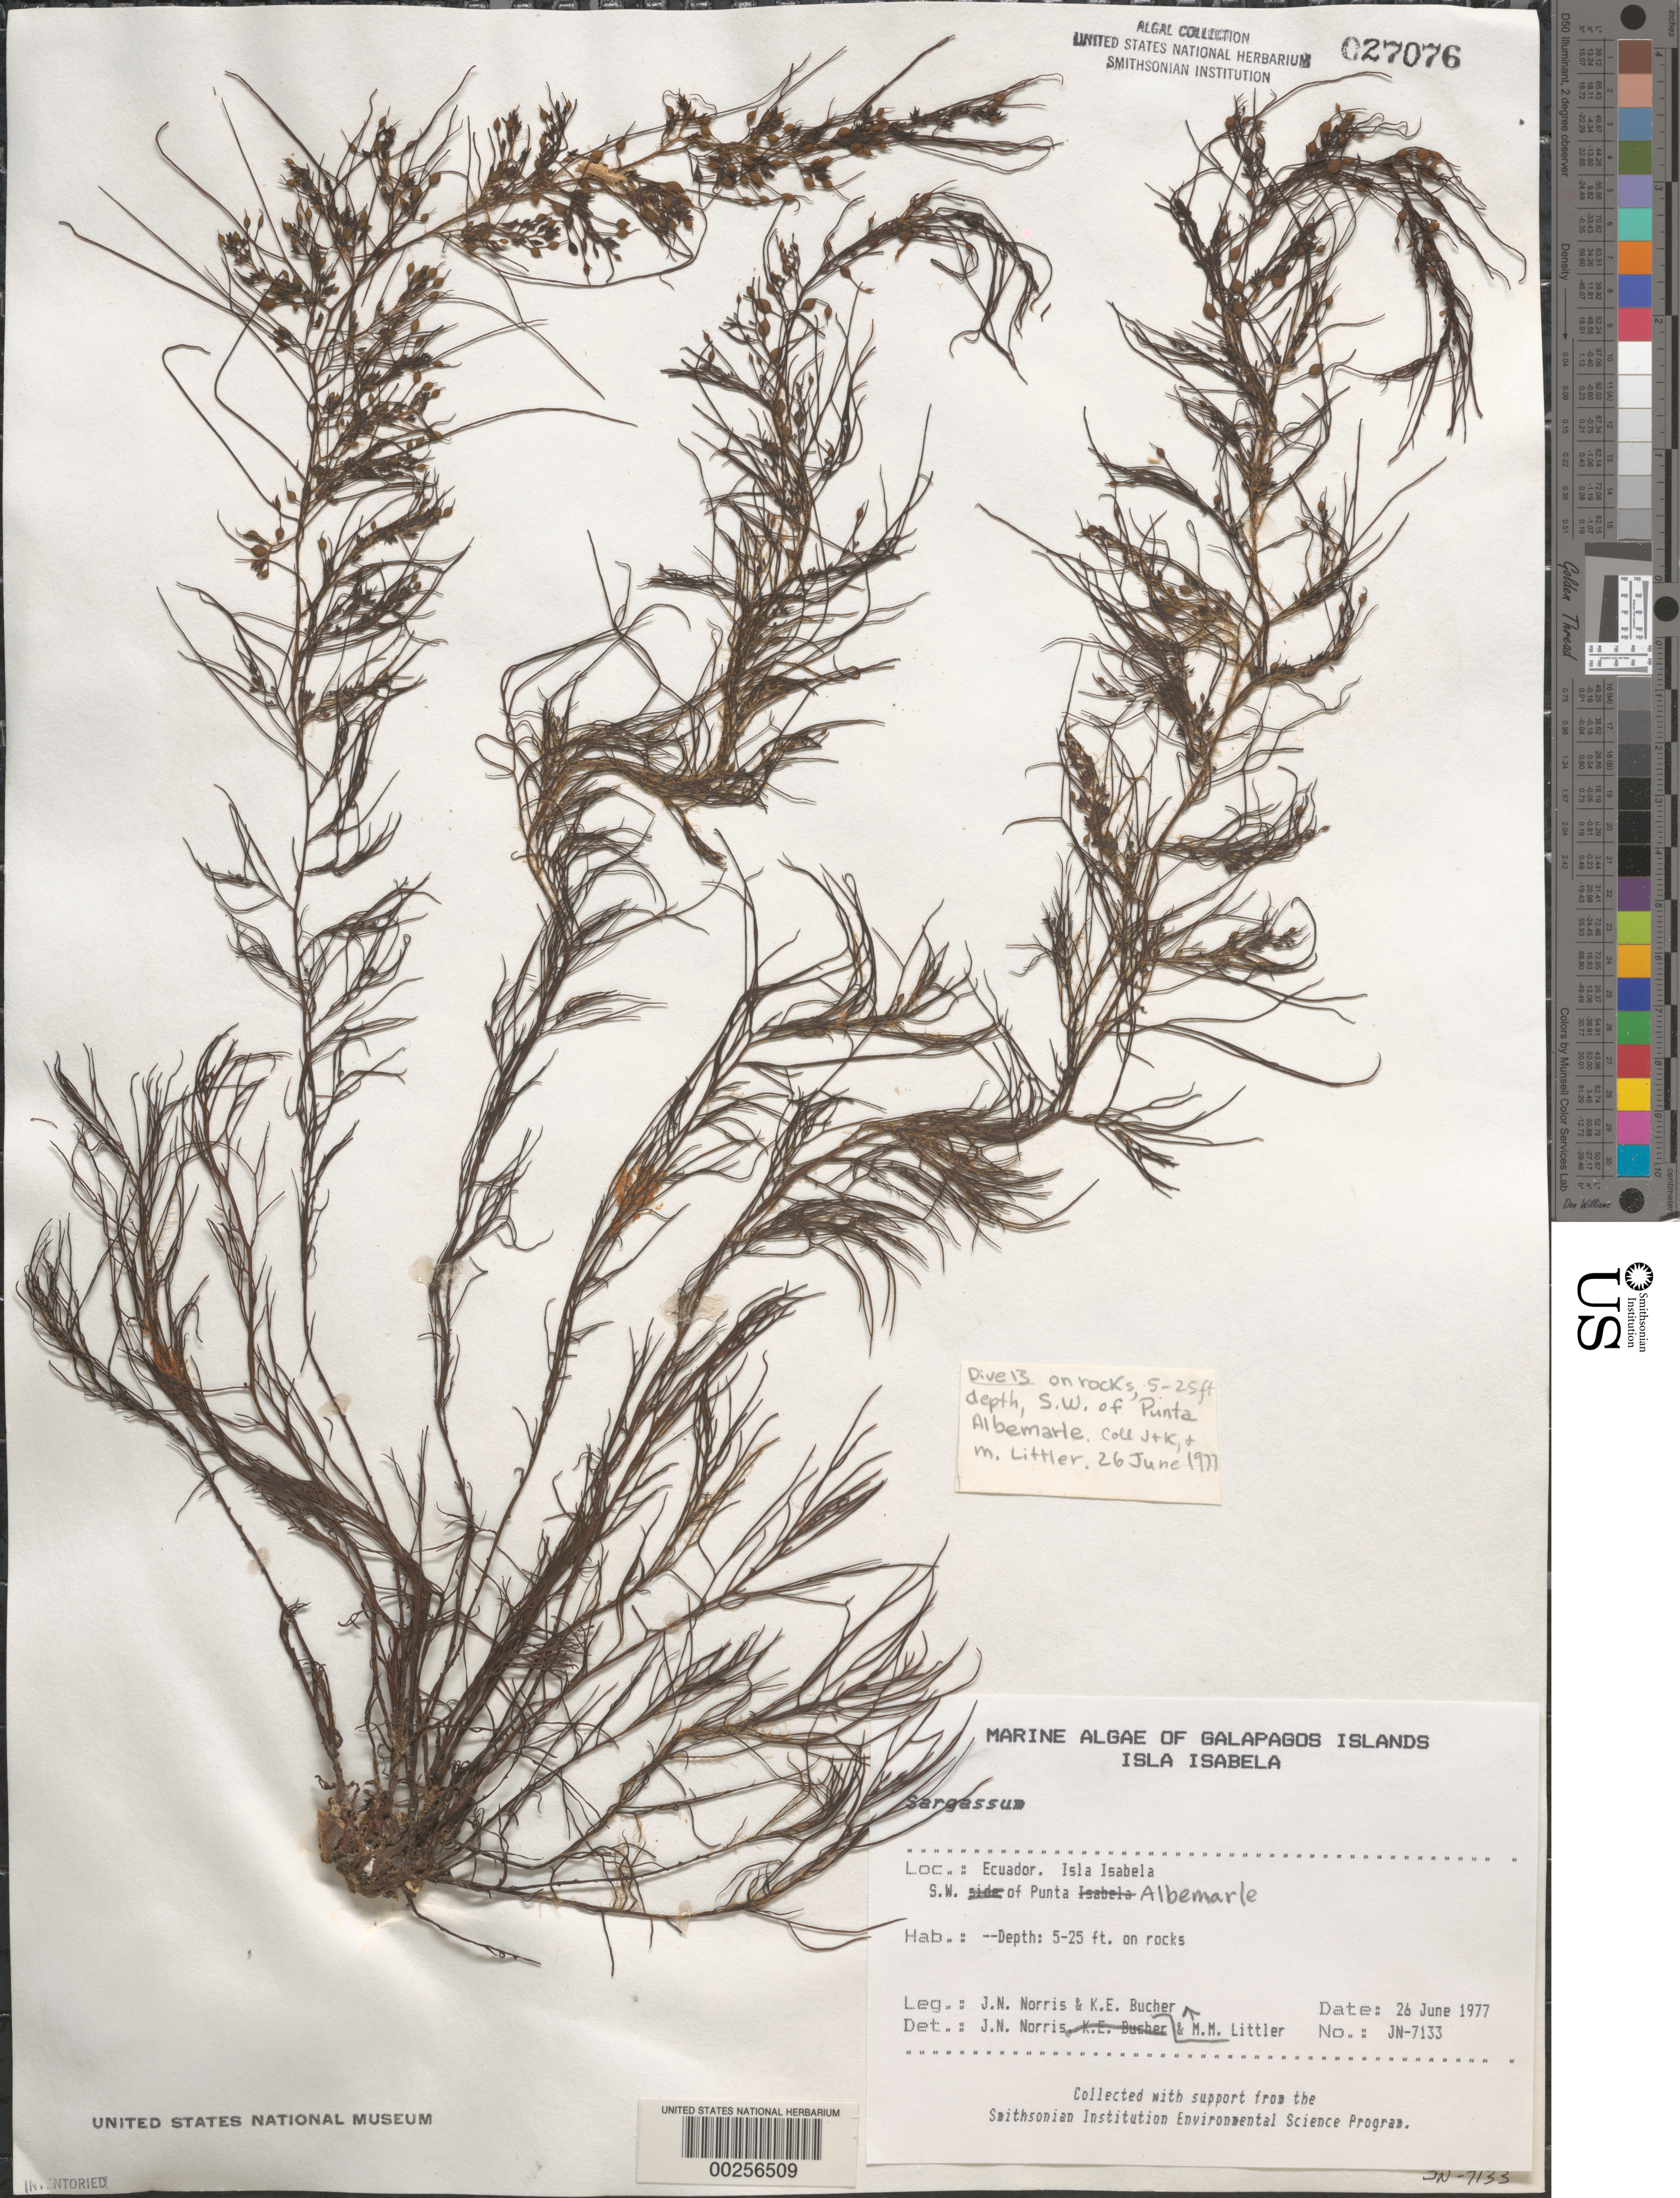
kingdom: Chromista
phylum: Ochrophyta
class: Phaeophyceae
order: Fucales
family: Sargassaceae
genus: Sargassum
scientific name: Sargassum sp.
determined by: Norris, James N.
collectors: J. N. Norris, K. E. Bucher & M. M. Littler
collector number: JN-7133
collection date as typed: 26 Jun 1977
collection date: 1977-06-26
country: Ecuador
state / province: Colón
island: Isabela [Albemarle]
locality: Southwest of Punta Albemarle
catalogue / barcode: US 27076